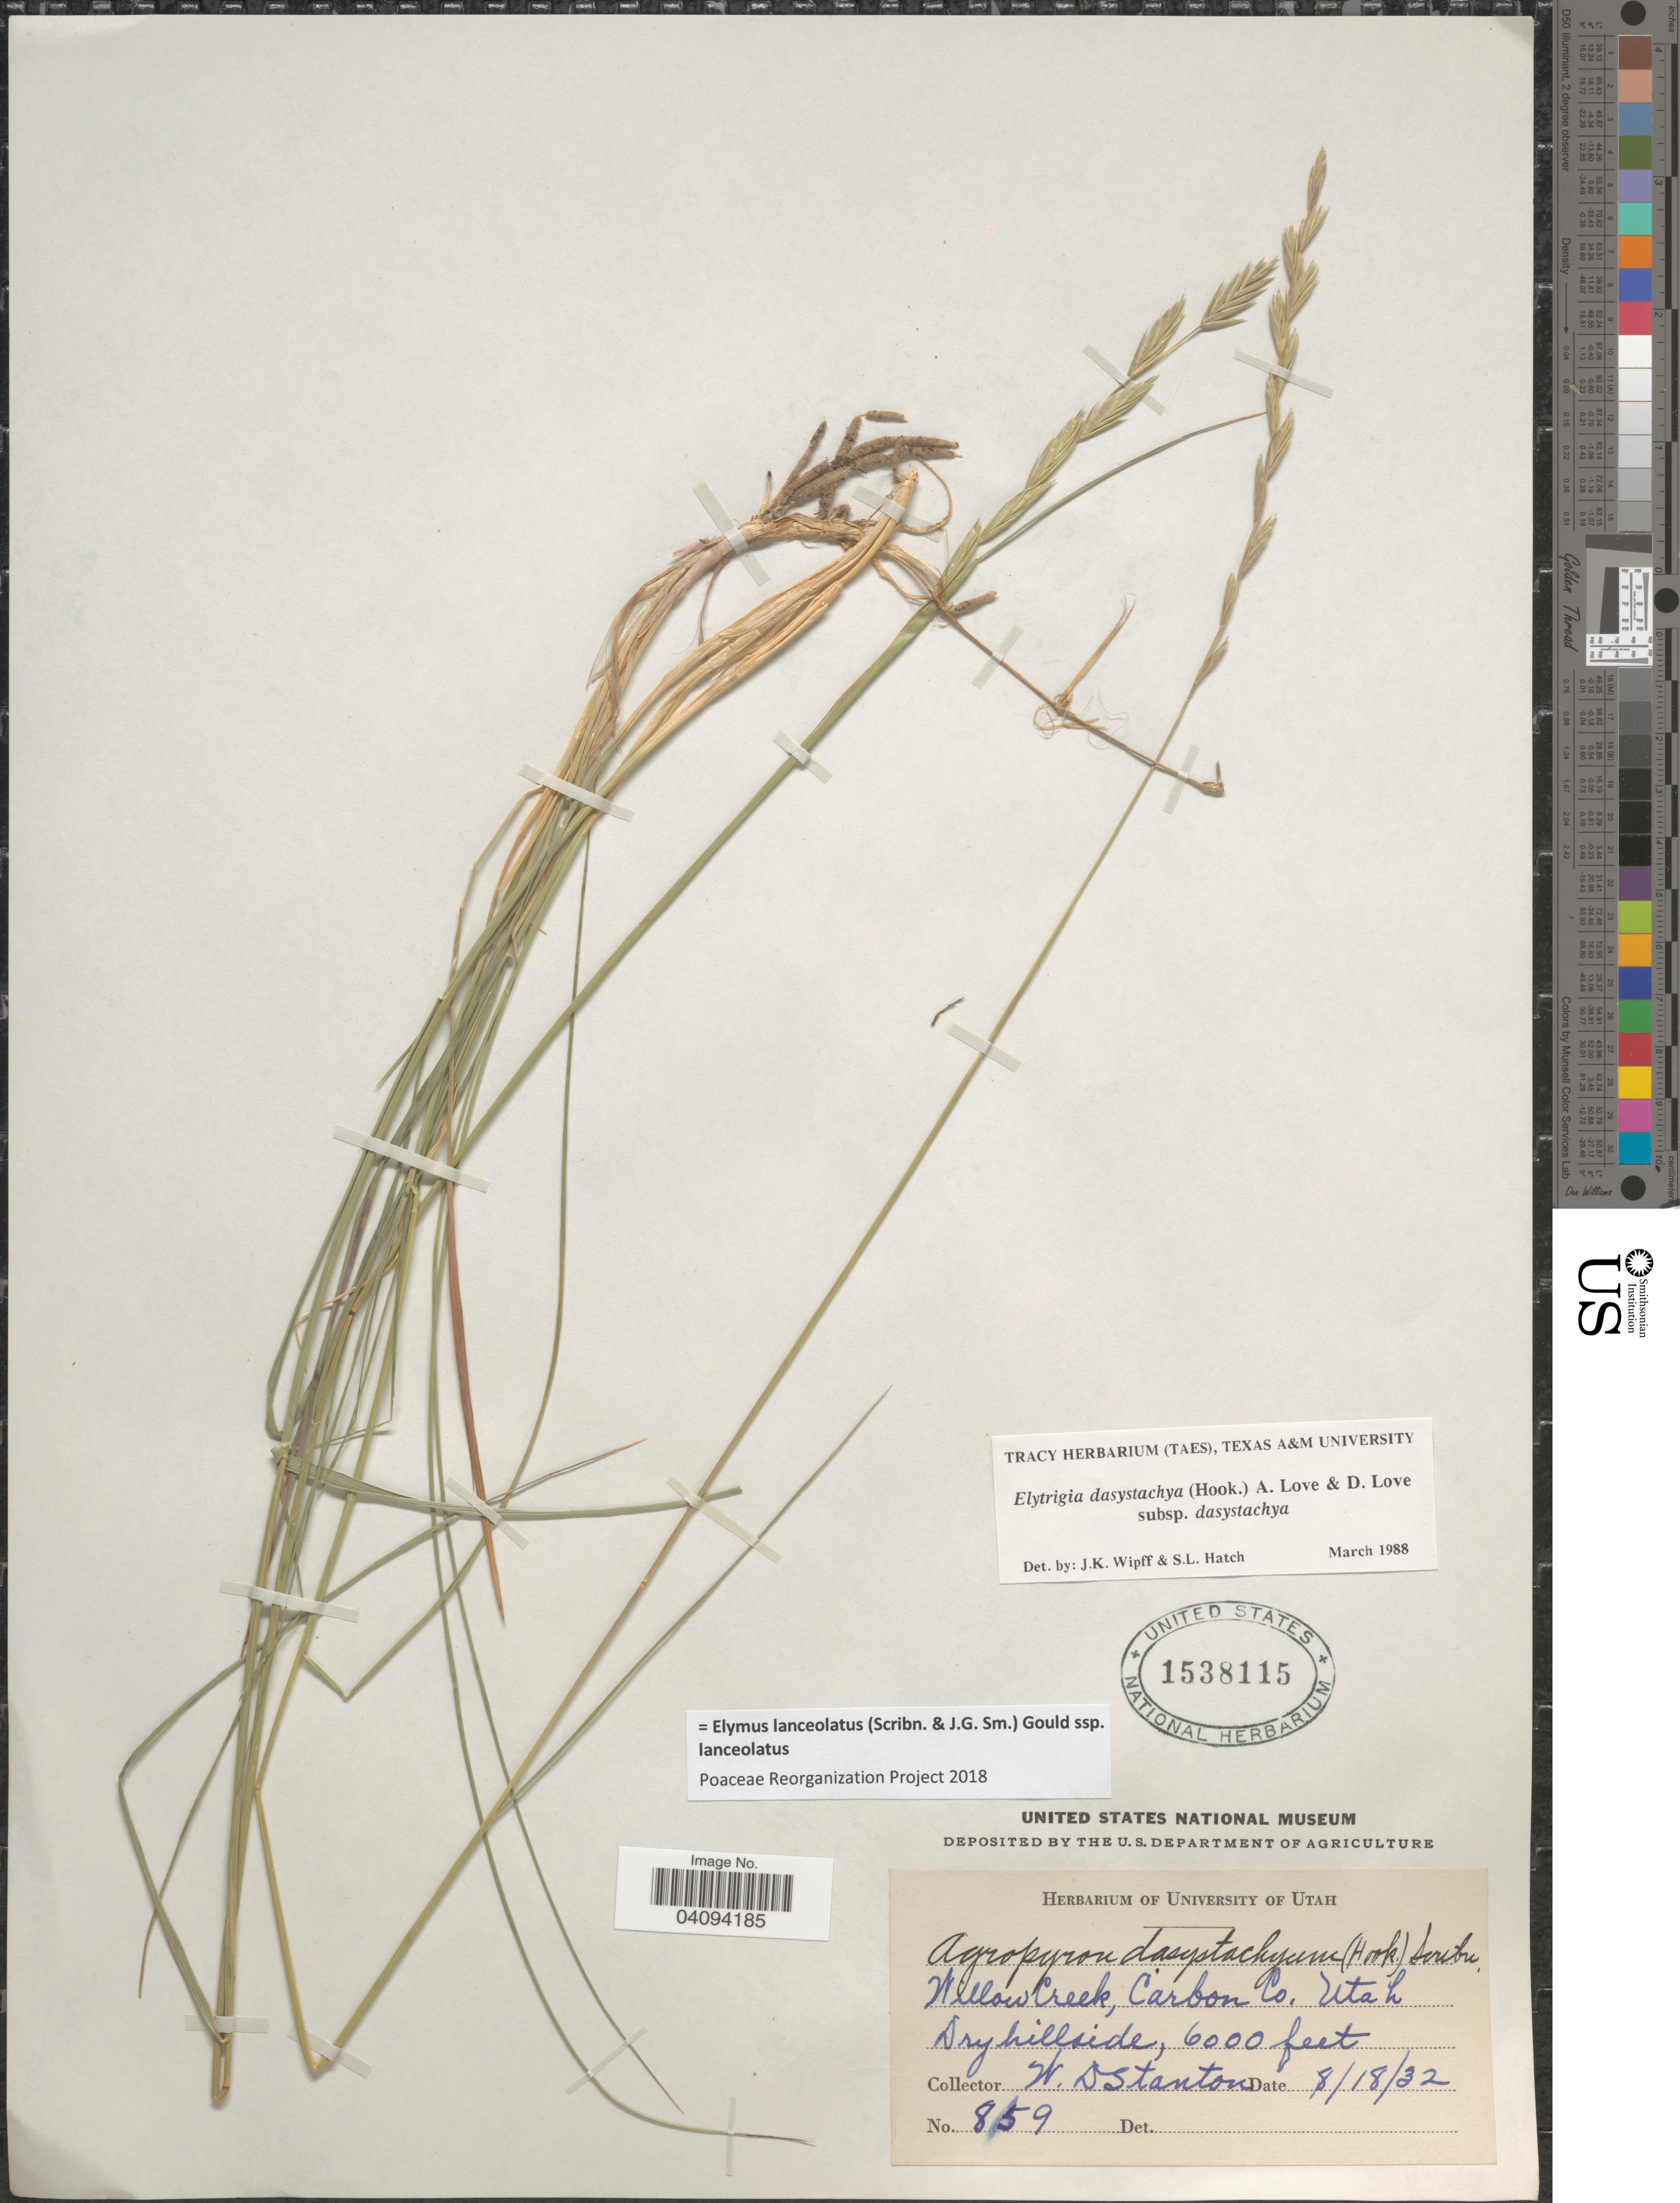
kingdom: Plantae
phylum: Tracheophyta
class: Liliopsida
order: Poales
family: Poaceae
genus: Elymus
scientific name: Elymus lanceolatus subsp. lanceolatus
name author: (Scribn. & J.G. Sm.) Gould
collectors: W. Stanton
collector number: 859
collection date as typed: Transcribed d/m/y: 18/8/32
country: United States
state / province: Utah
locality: Willow Creek, Carbon Co.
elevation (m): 1829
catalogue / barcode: US 1538115